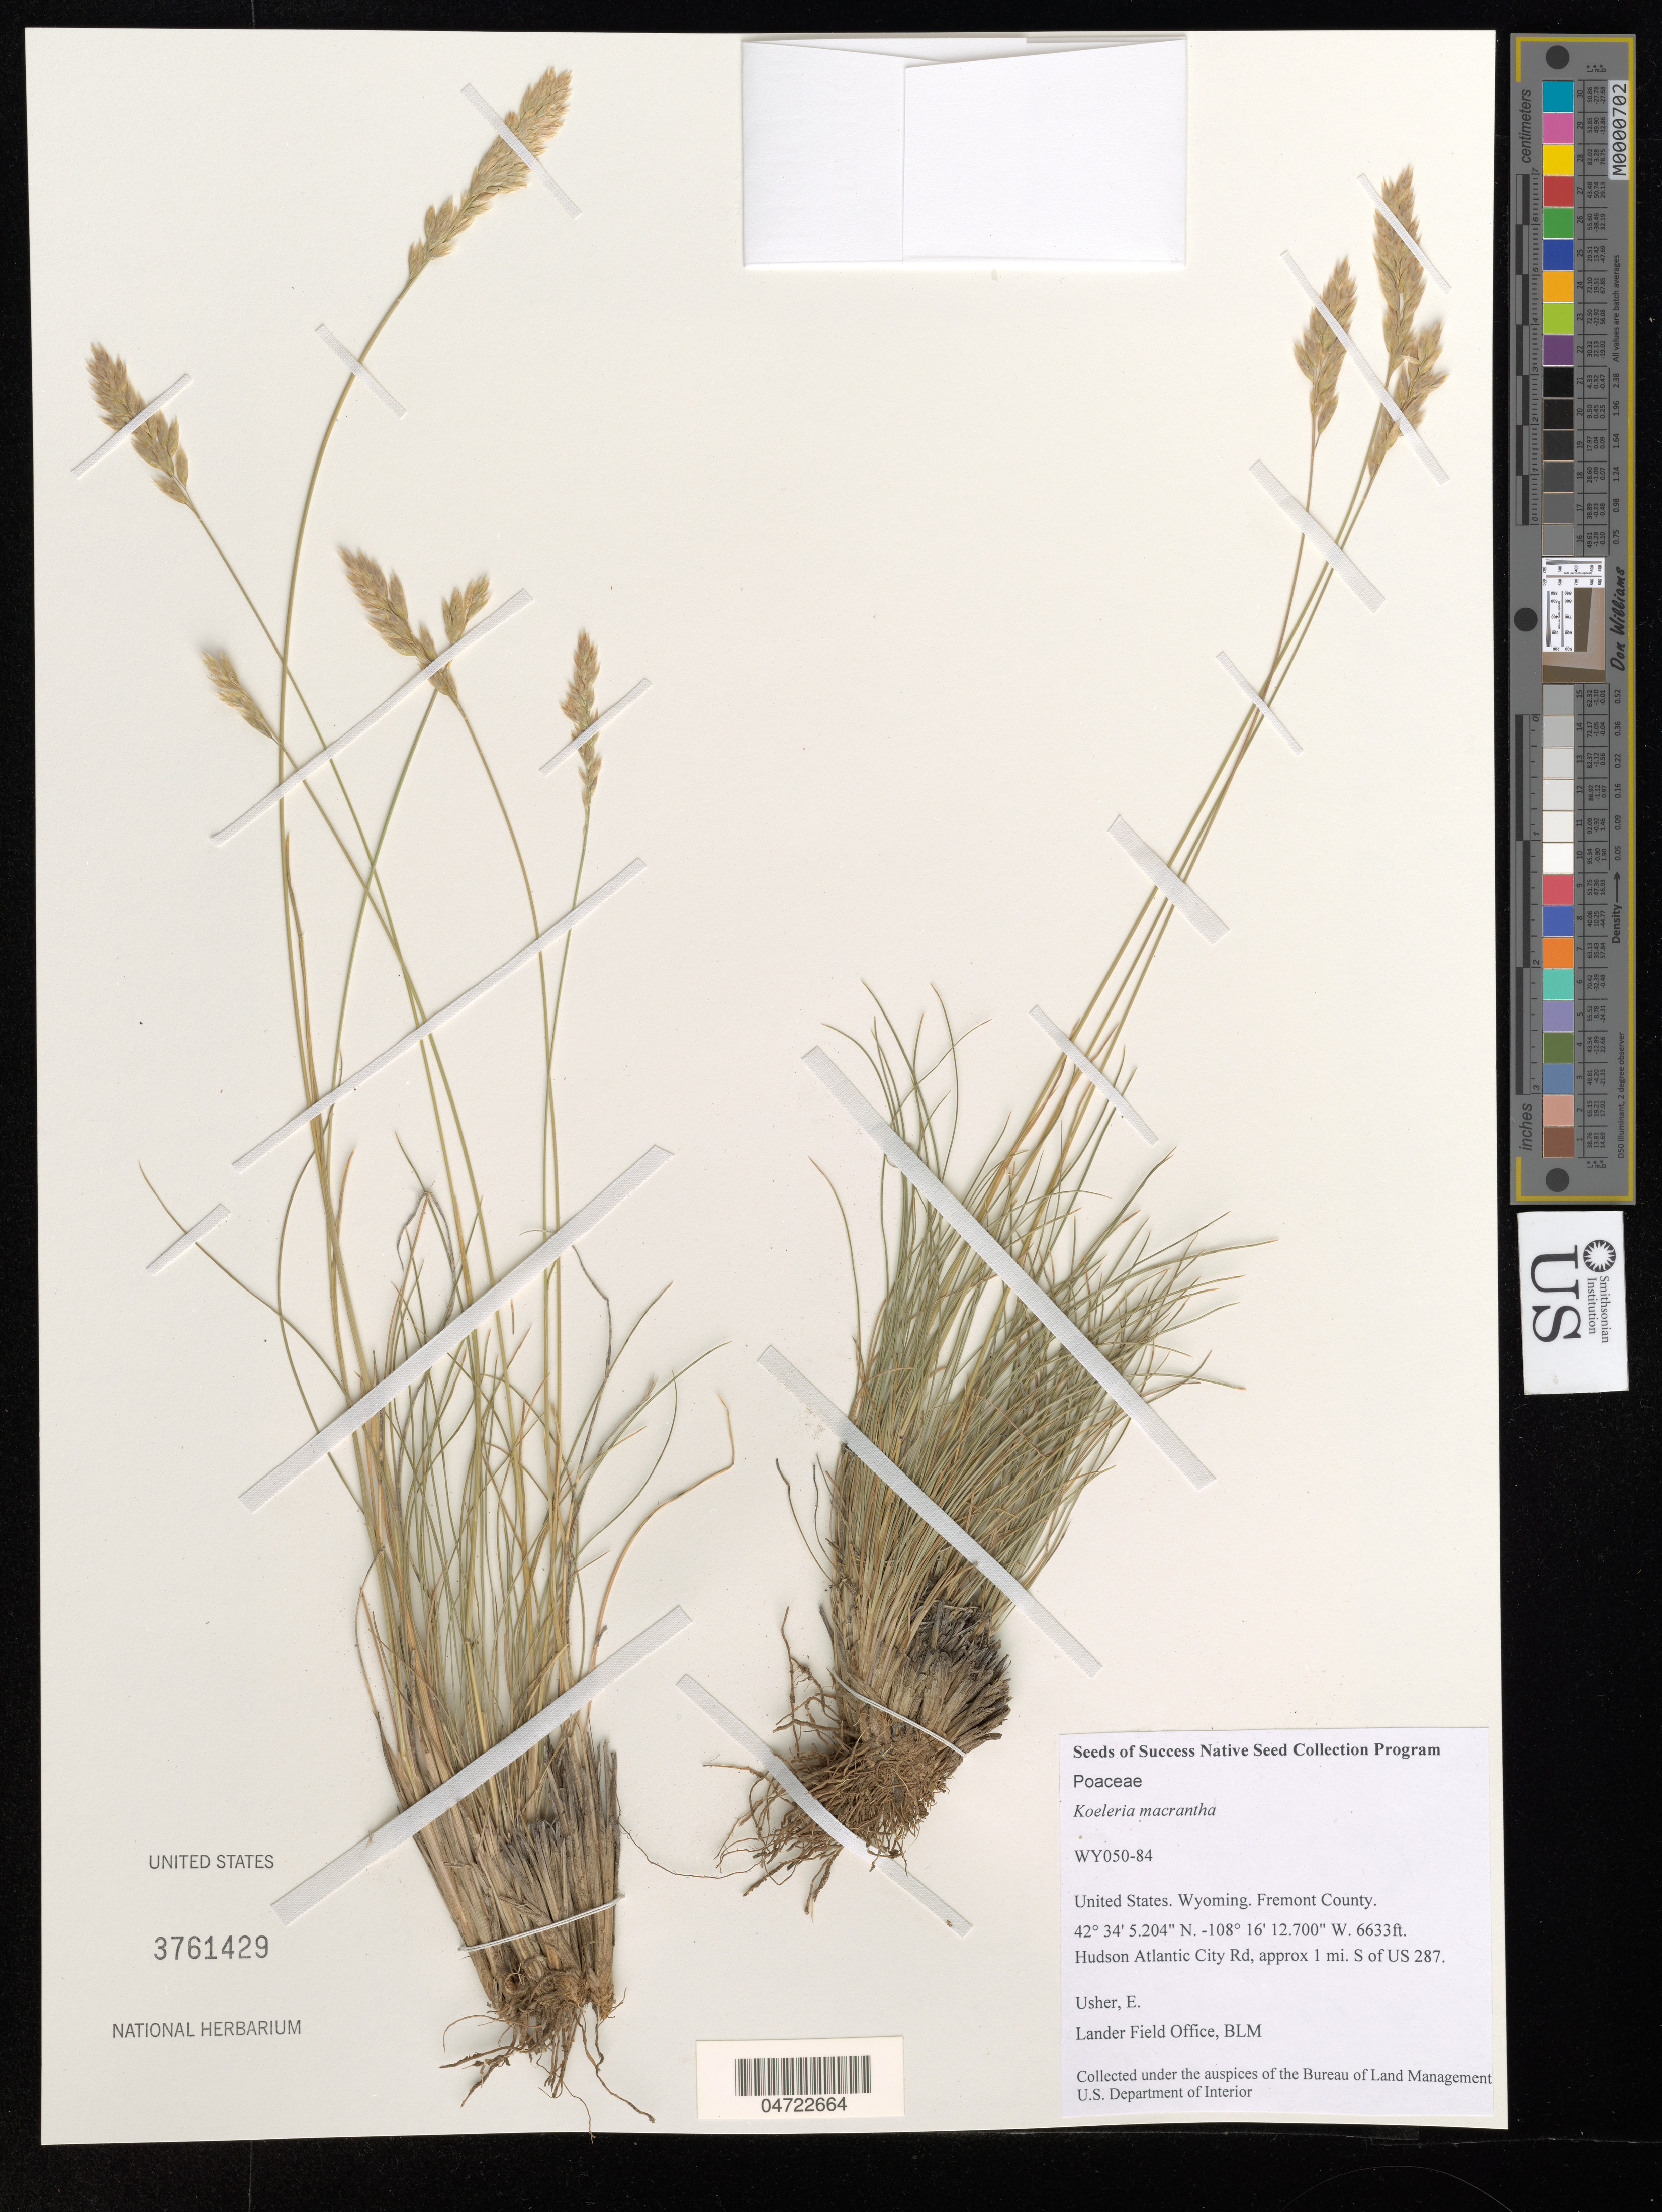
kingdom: Plantae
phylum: Tracheophyta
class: Liliopsida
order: Poales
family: Poaceae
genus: Koeleria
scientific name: Koeleria macrantha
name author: (Ledeb.) Schult.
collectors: E. Usher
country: United States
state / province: Wyoming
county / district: Fremont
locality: Wyoming. Fremont County. Hudson Atlantic City Rd, approx 1 mi S of US 287.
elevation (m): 2022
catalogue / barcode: US 3761429